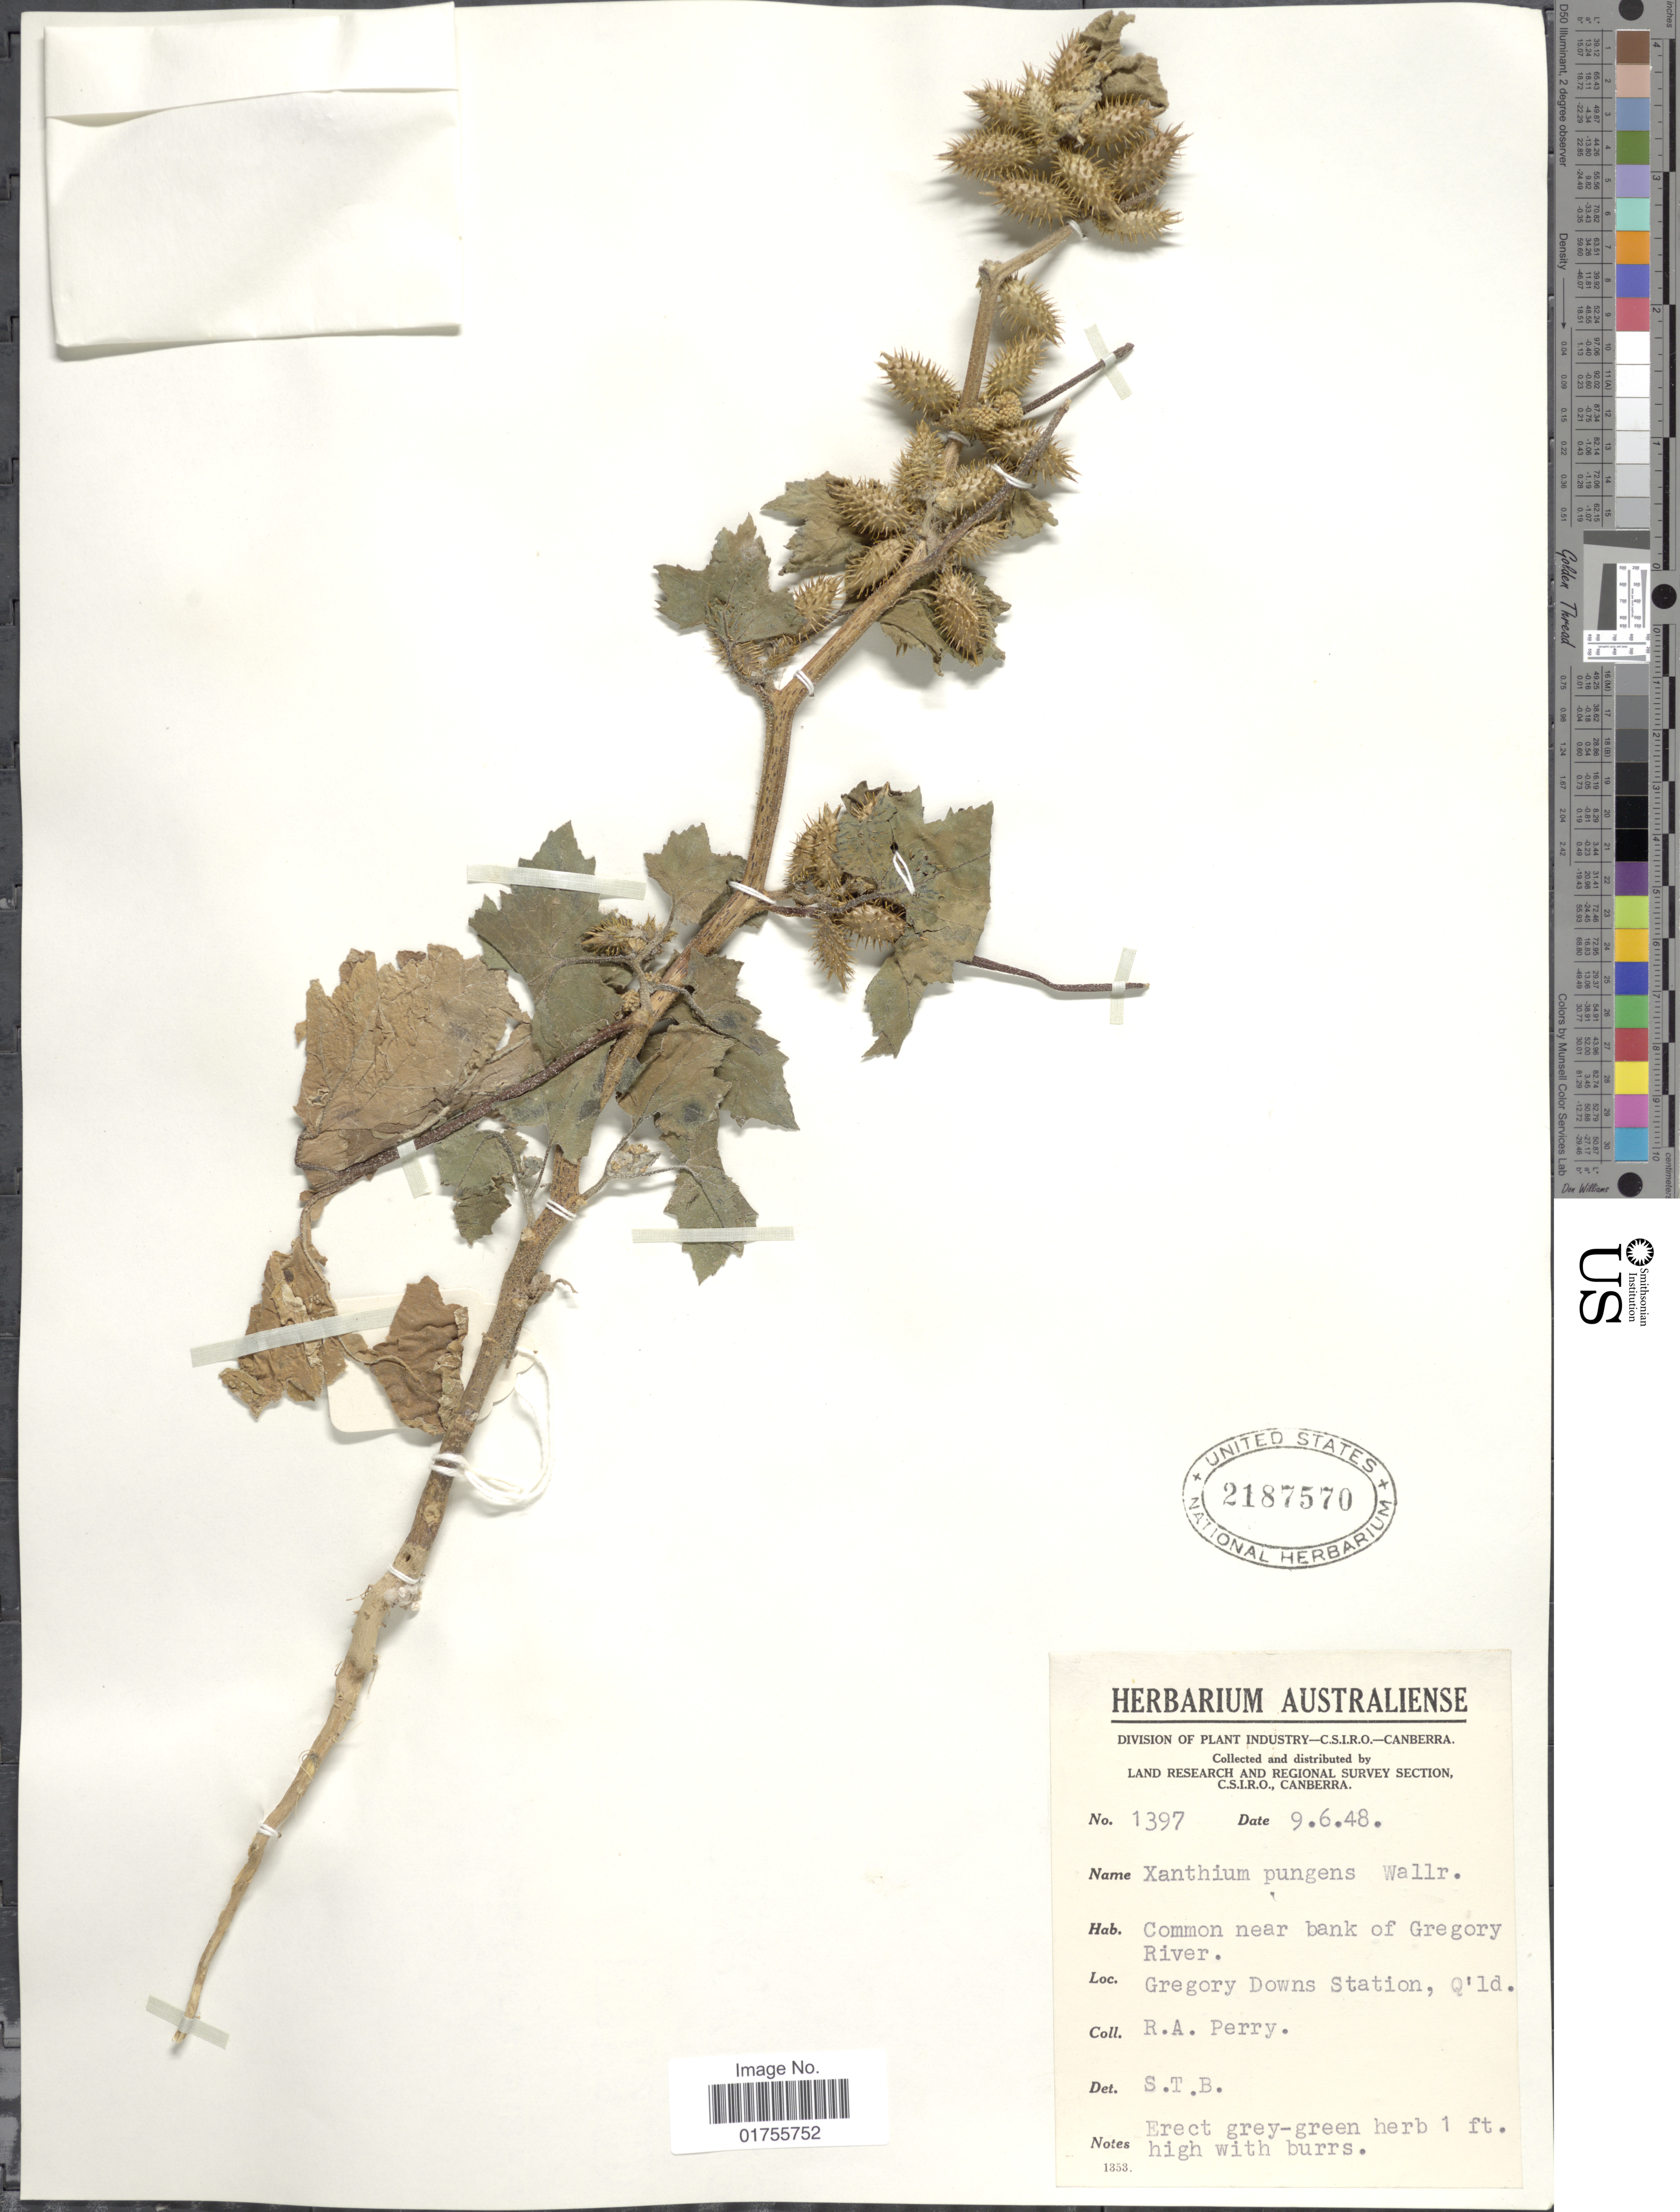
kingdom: Plantae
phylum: Tracheophyta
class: Magnoliopsida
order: Asterales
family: Asteraceae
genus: Xanthium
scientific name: Xanthium pungens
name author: Wallr.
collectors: Perry, R. A.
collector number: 1397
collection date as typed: Transcribed d/m/y: 9/6/48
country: Australia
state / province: Queensland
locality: Common near bank of Gregory River, Gregory Downs Station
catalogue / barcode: US 2187570